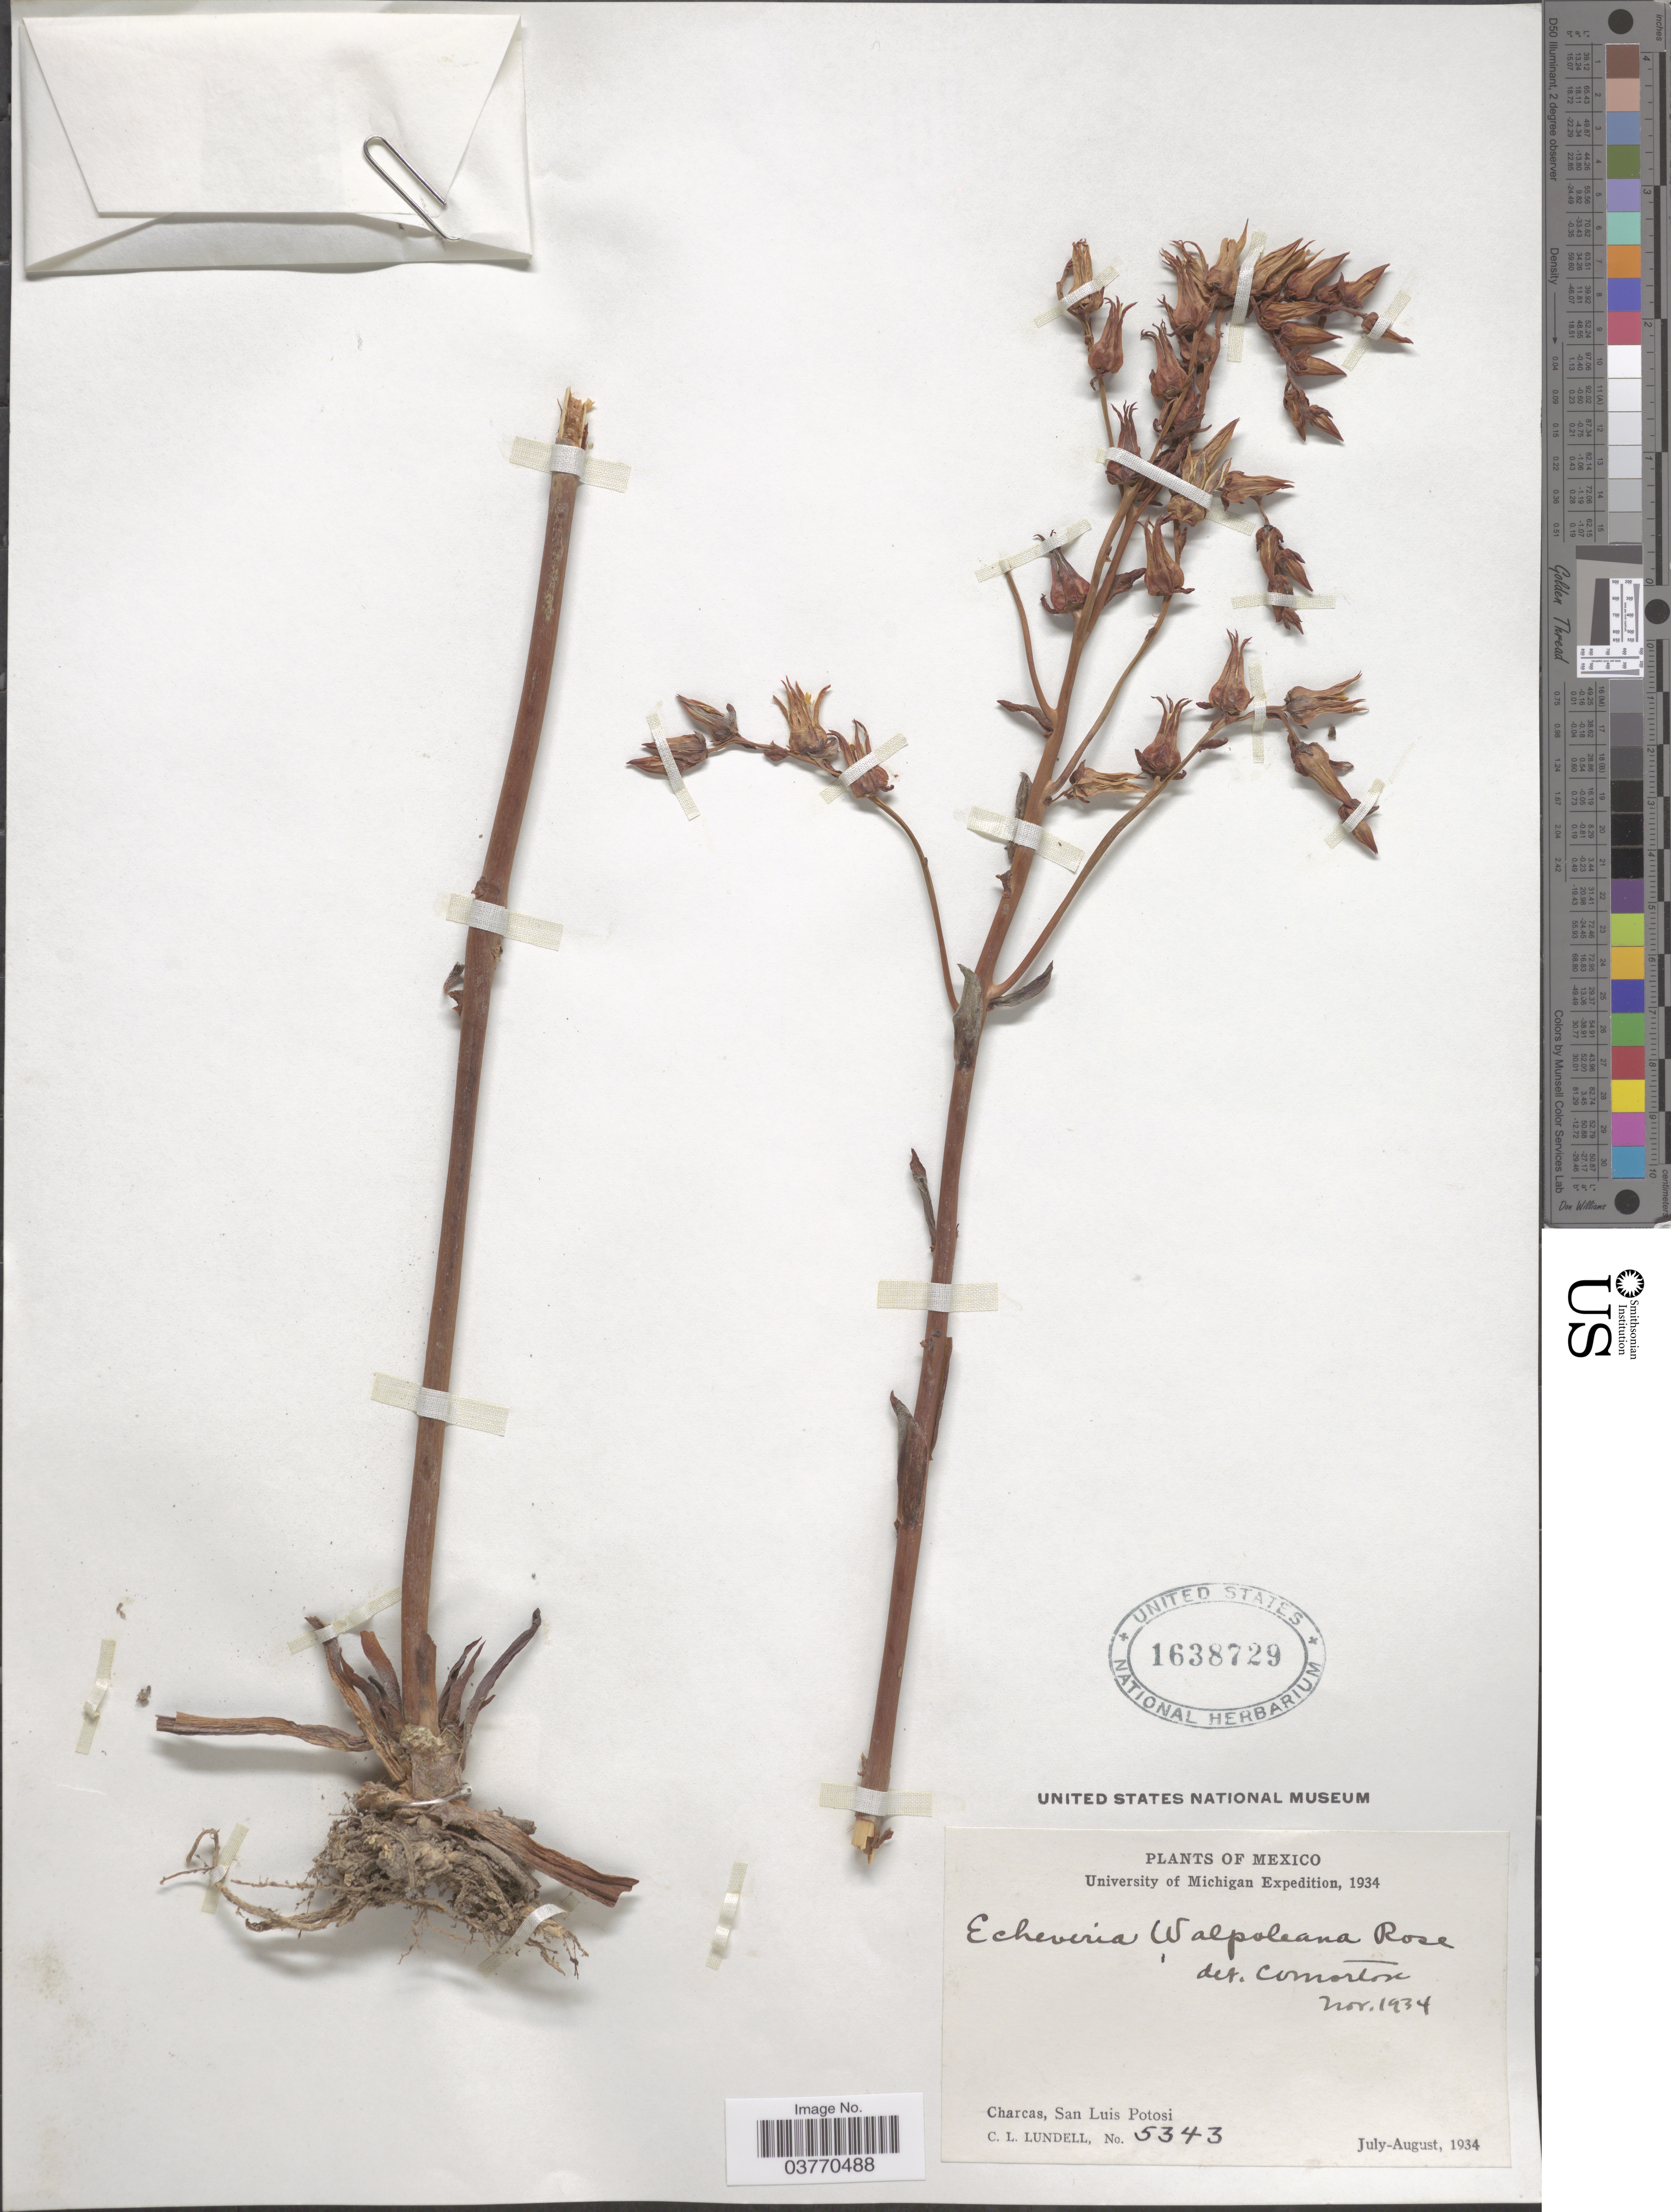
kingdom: Plantae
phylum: Tracheophyta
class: Magnoliopsida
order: Saxifragales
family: Crassulaceae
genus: Echeveria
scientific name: Echeveria walpoleana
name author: Rose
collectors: C. L. Lundell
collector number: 5343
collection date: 1934-07/1934-08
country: Mexico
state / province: San Luis Potosí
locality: Charcas.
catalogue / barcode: US 1638729